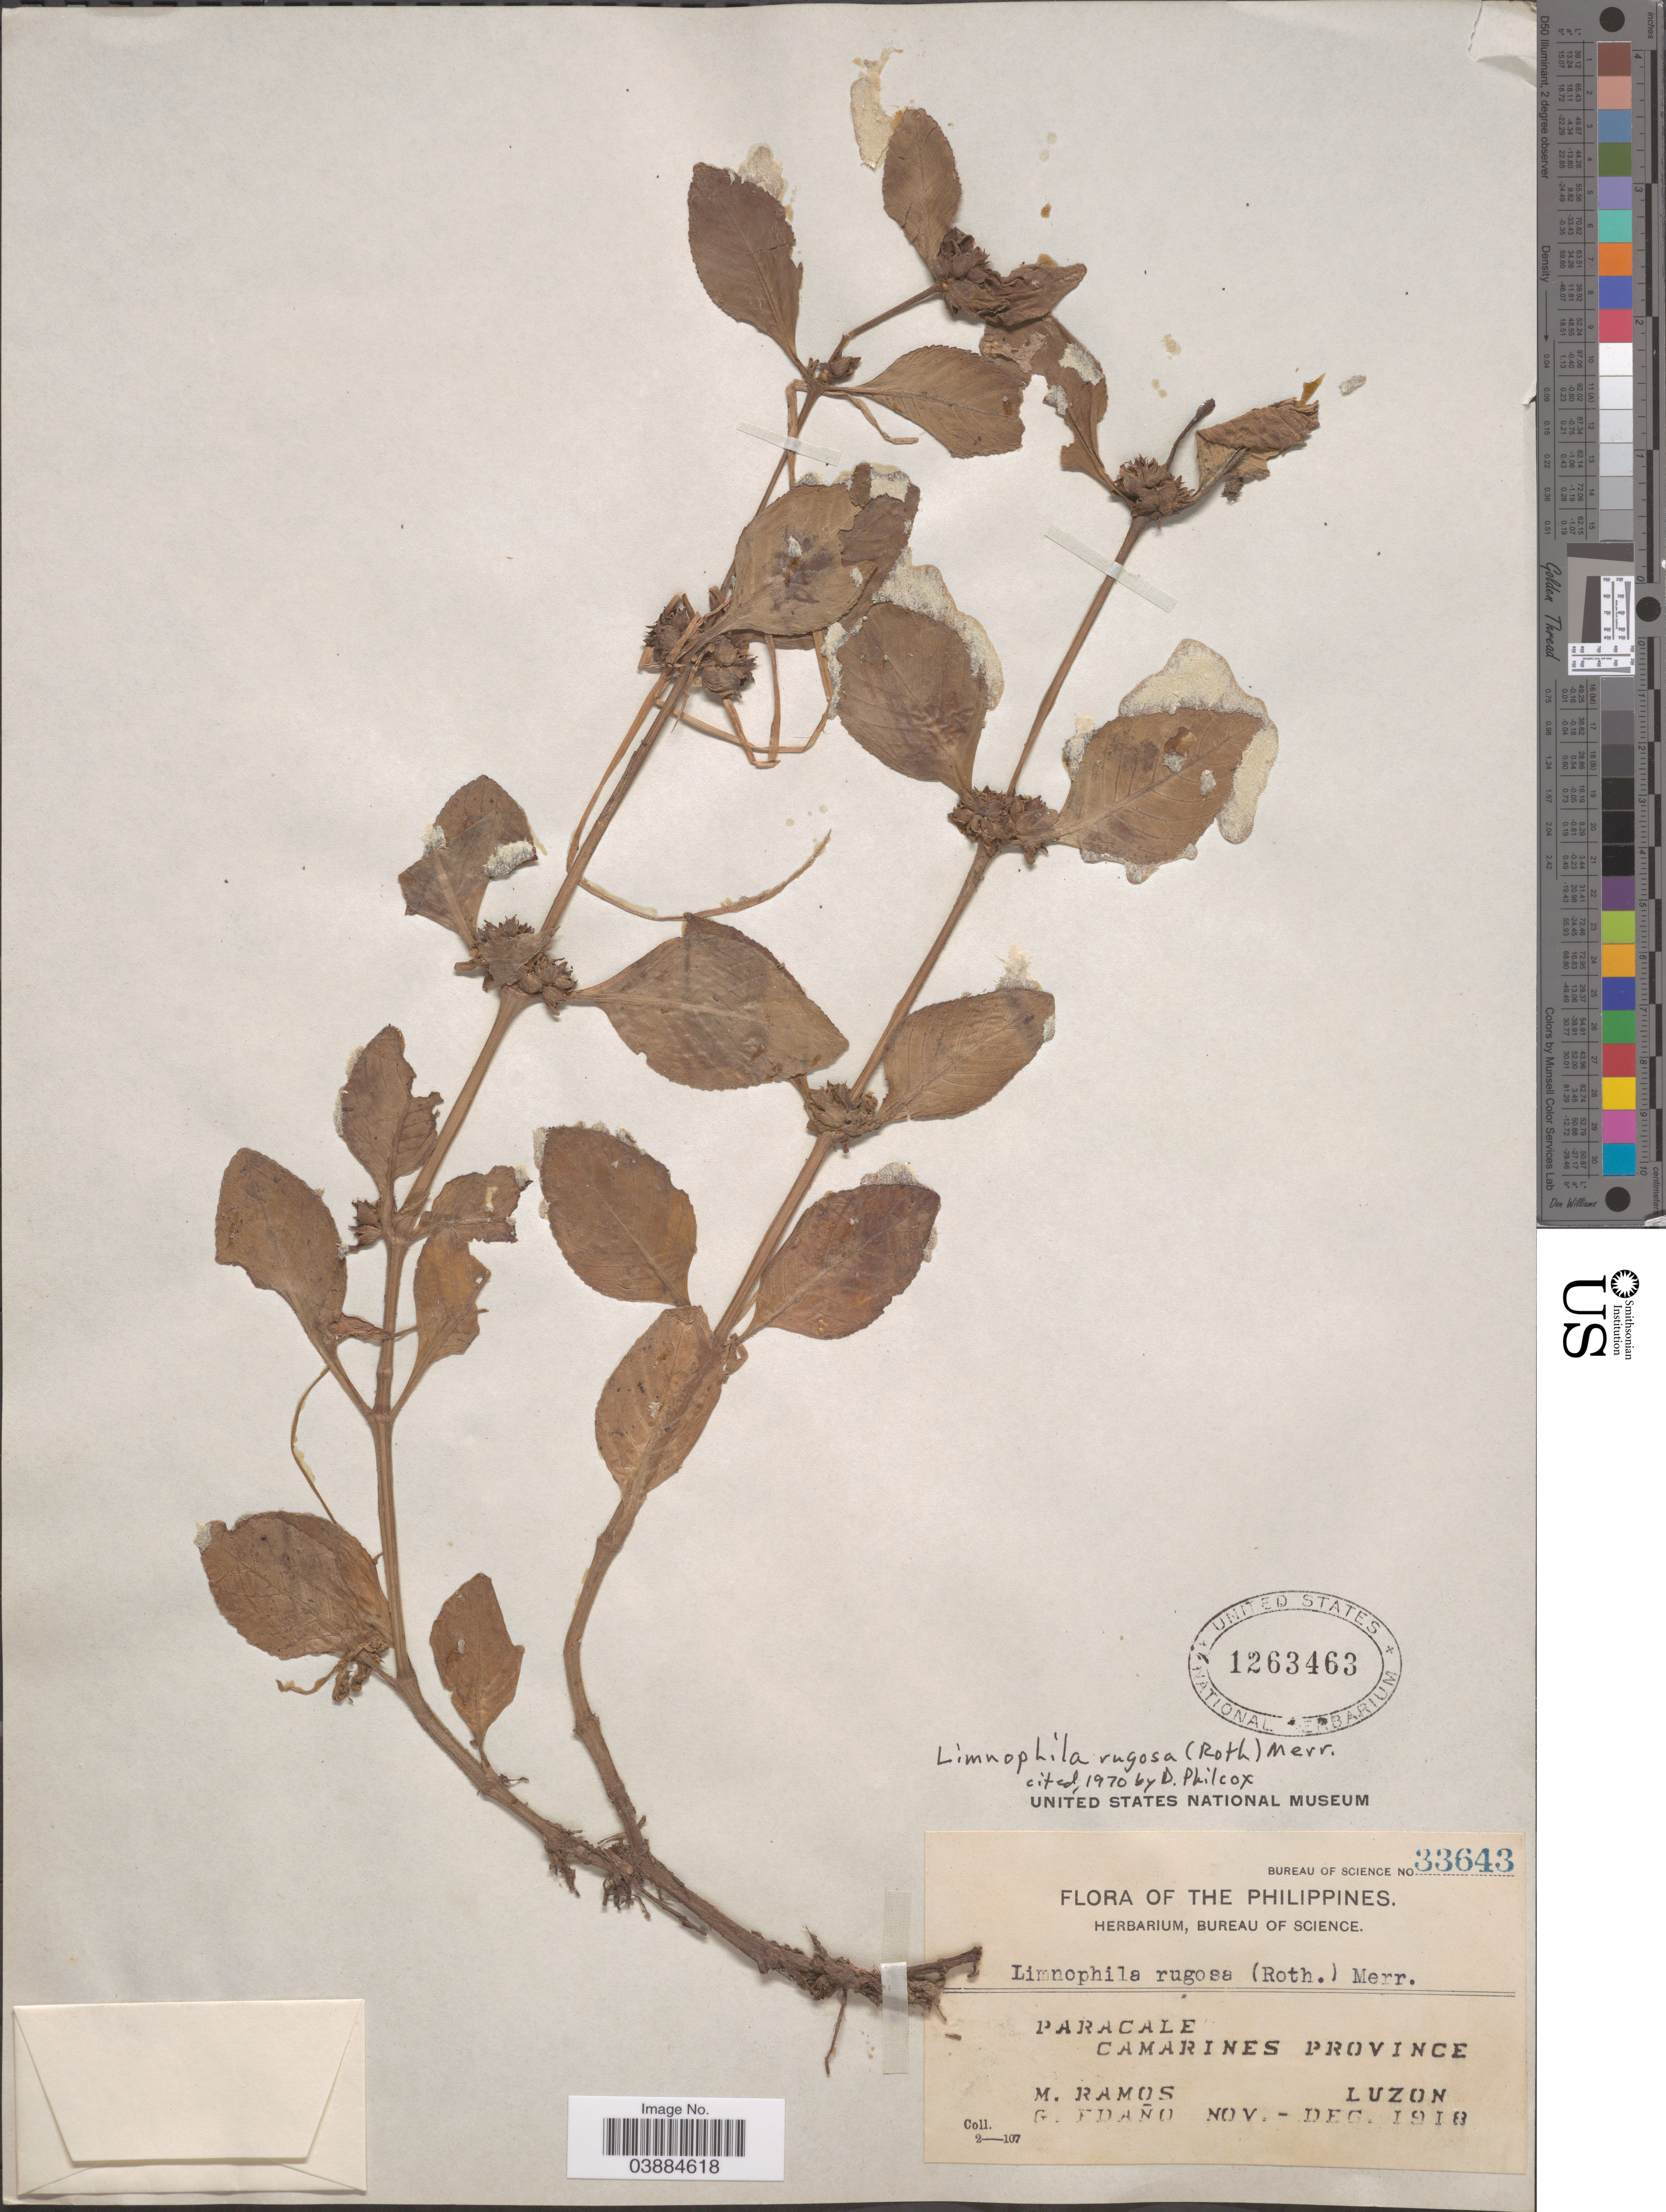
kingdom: Plantae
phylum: Tracheophyta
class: Magnoliopsida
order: Lamiales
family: Plantaginaceae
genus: Limnophila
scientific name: Limnophila rugosa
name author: (Roth) Merr.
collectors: M. Ramos & G. Edaño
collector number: Bureau of Science 33643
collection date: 1918-11/1918-12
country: Philippines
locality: Paracale. Camarines Province. Luzon.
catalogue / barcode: US 1263463